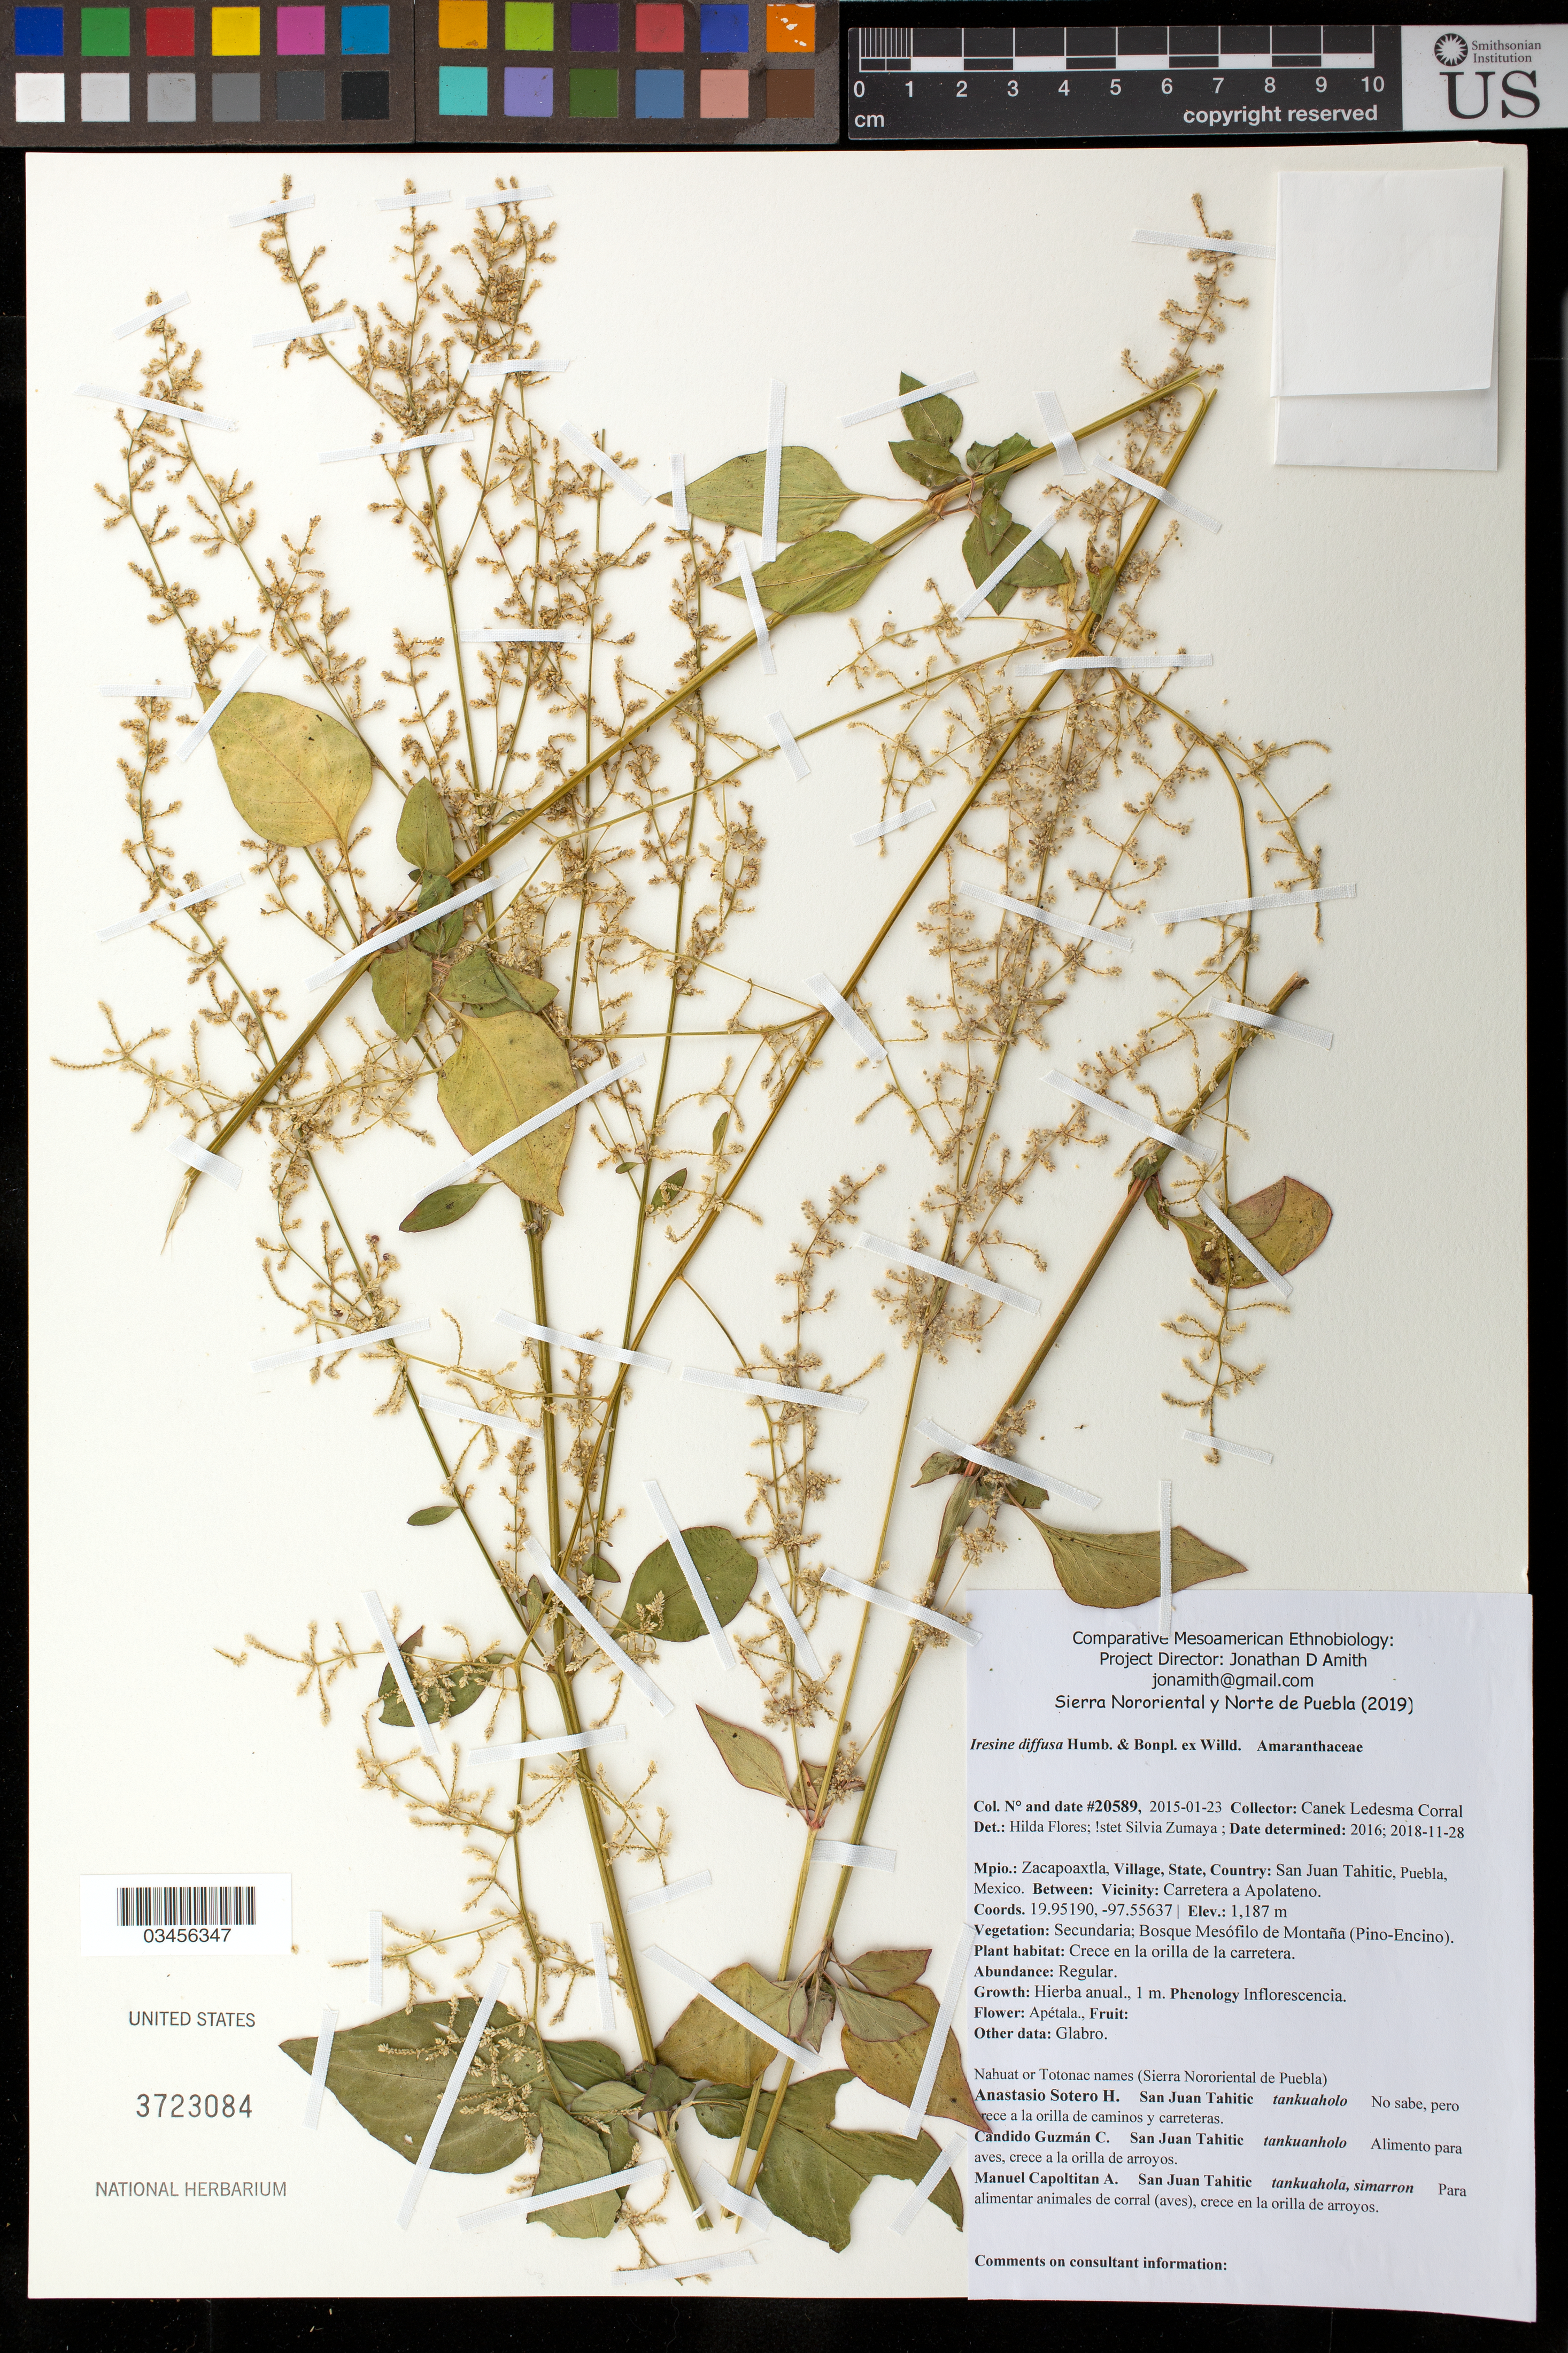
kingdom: Plantae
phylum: Tracheophyta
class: Magnoliopsida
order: Caryophyllales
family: Amaranthaceae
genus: Iresine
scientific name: Iresine diffusa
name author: Humb. & Bonpl. ex Willd.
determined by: Flores, H.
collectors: Canek Ledesma C.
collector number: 20589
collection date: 2015-01-23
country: México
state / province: Puebla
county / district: Zacapoaxtla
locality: PUEBLO: San Juan Tahitic; LOCALIDAD EXACTA: Carretera a Apolateno.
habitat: Bosque mesófilo de montaña (Pino-Encino) | Crece en la orilla de la carretera.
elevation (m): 1187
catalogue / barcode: US 3723084